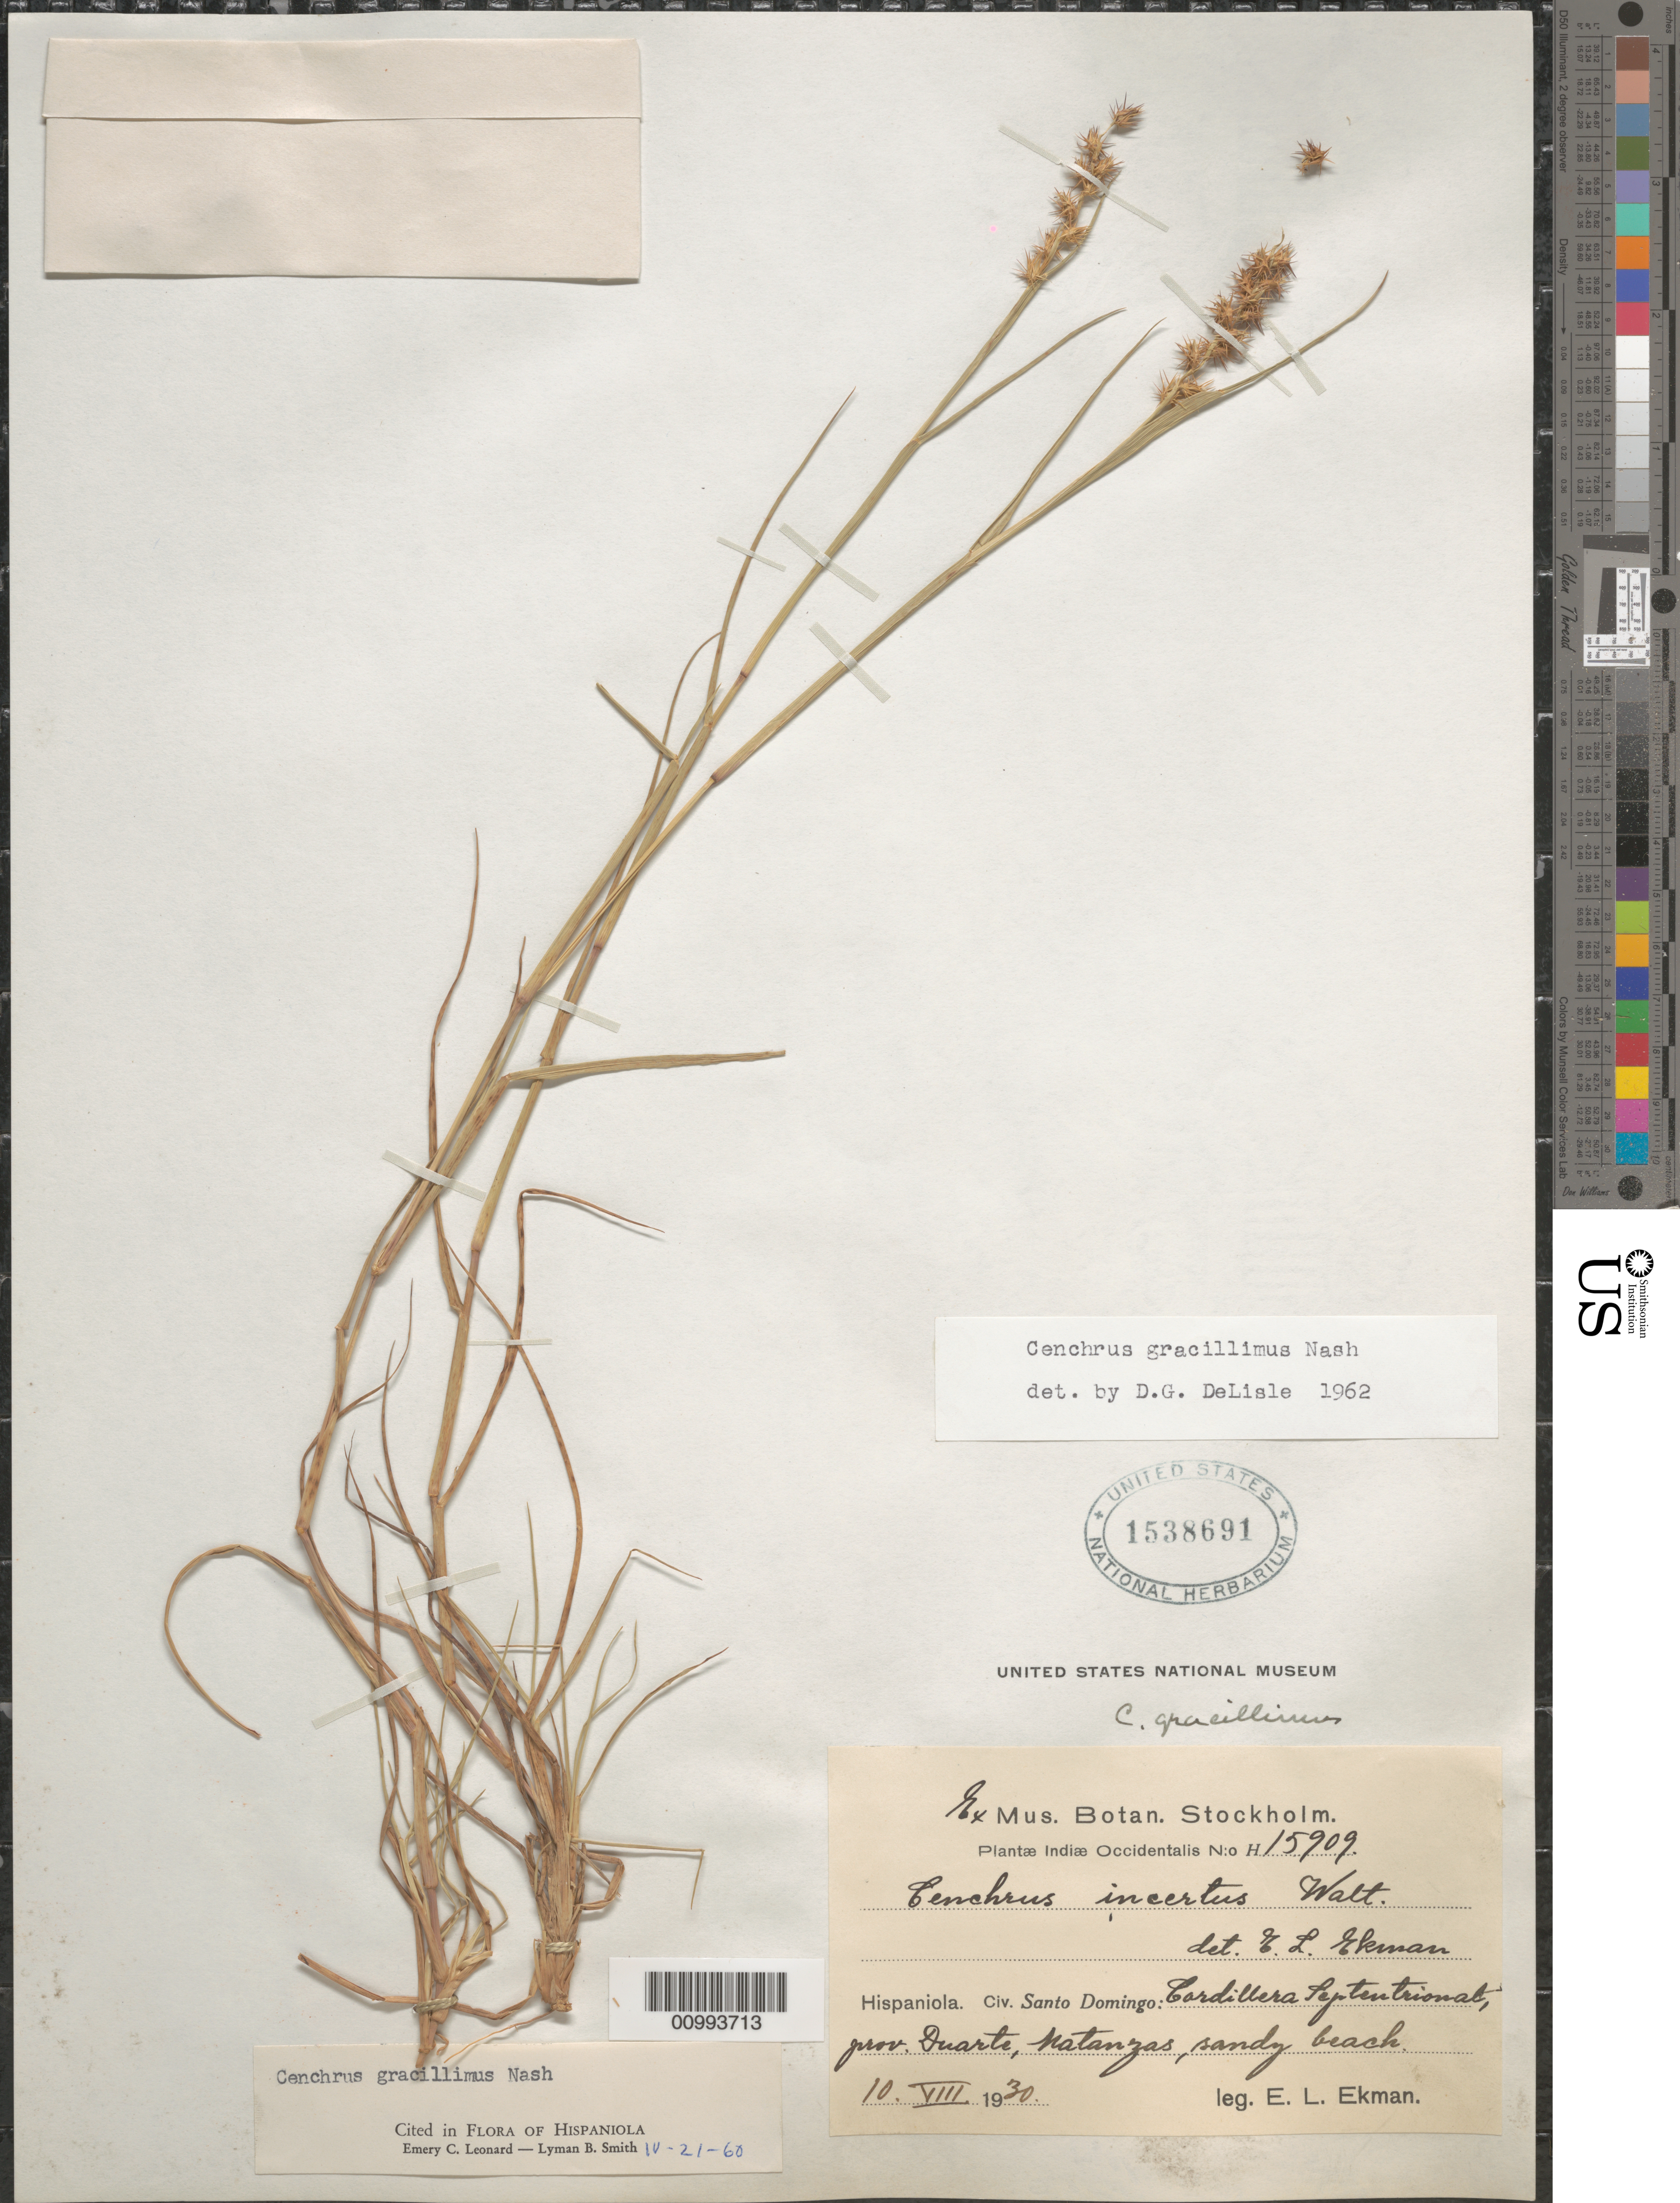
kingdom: Plantae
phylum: Tracheophyta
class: Liliopsida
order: Poales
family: Poaceae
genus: Cenchrus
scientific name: Cenchrus gracillimus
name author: Nash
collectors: E. L. Ekman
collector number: H 15909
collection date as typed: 10 Aug 1930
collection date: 1930-08-10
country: Dominican Republic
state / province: El Seibo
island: Hispaniola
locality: Cordillera Septentrional, Matanzas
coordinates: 0 N, 0 E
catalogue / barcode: US 1538691